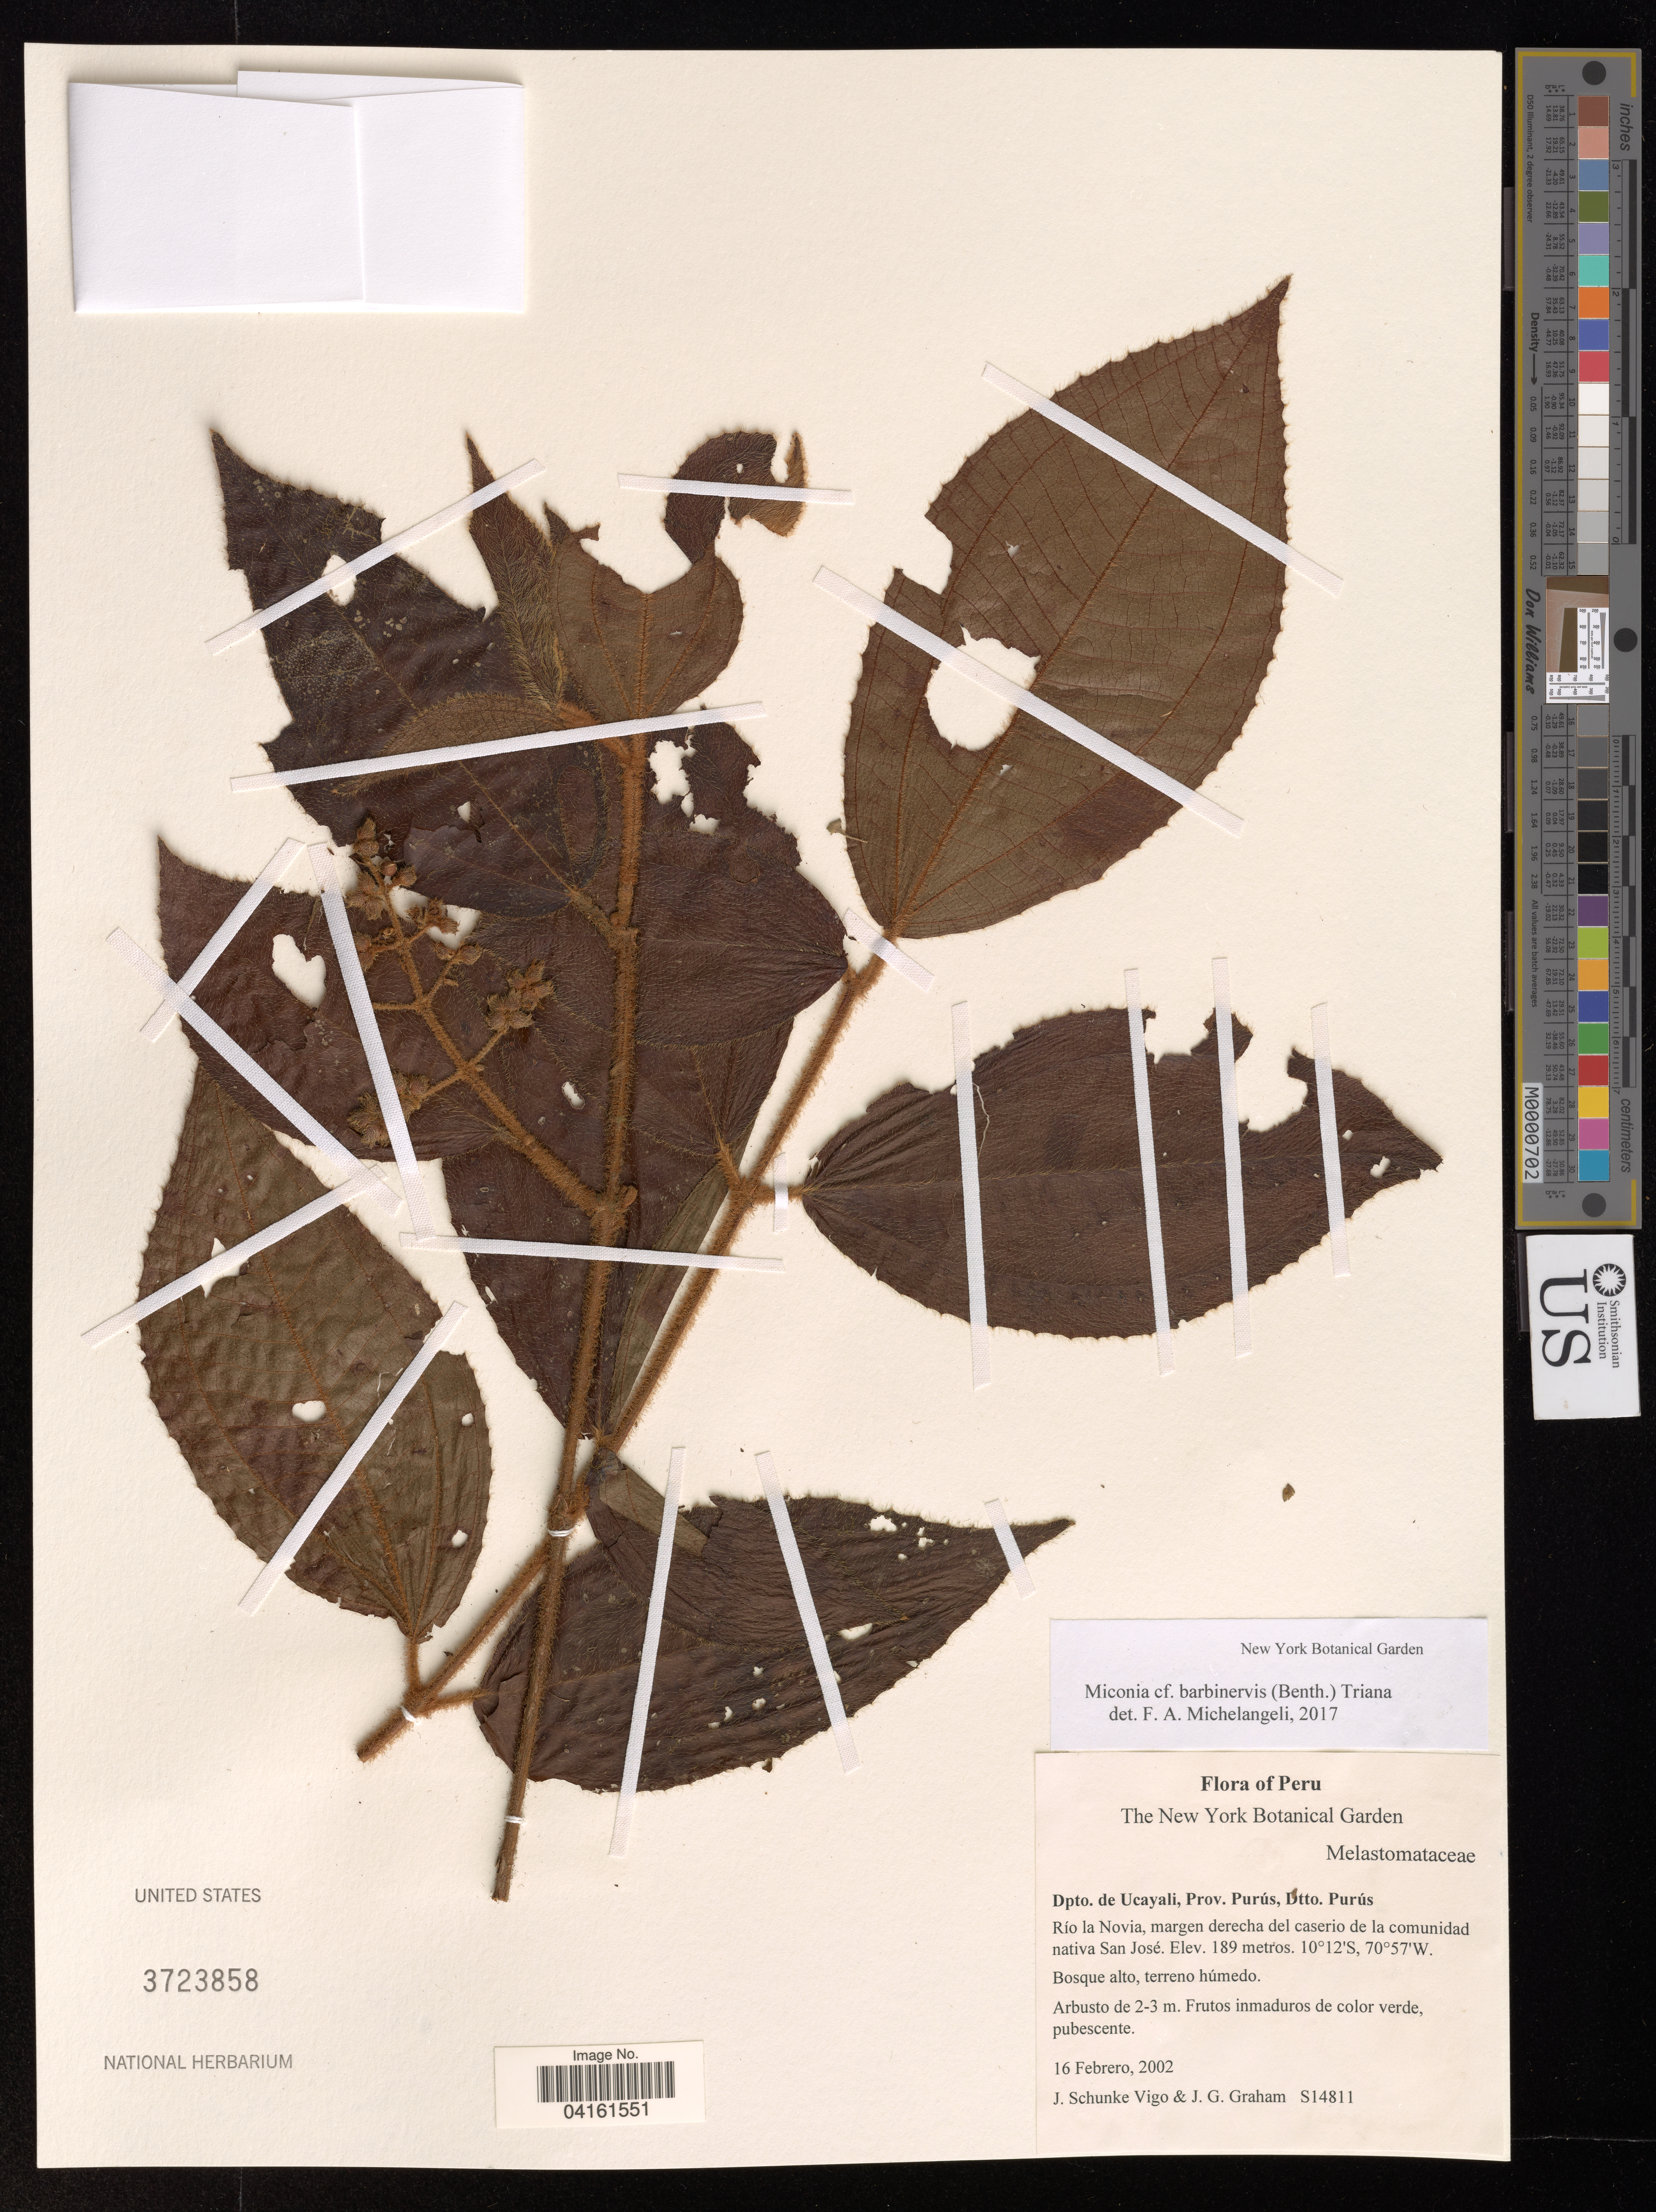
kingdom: Plantae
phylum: Tracheophyta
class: Magnoliopsida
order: Myrtales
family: Melastomataceae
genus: Miconia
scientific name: Miconia barbinervis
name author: (Benth.) Triana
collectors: J. Schunke Vigo & J. G. Graham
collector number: S14811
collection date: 2002-02-16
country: Peru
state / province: Ucayali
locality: Prov. Purús, Dtto. Purús. Río la Novia, margen derecha del caserio de la comunidad nativa San José.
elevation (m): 189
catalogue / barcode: US 3723858